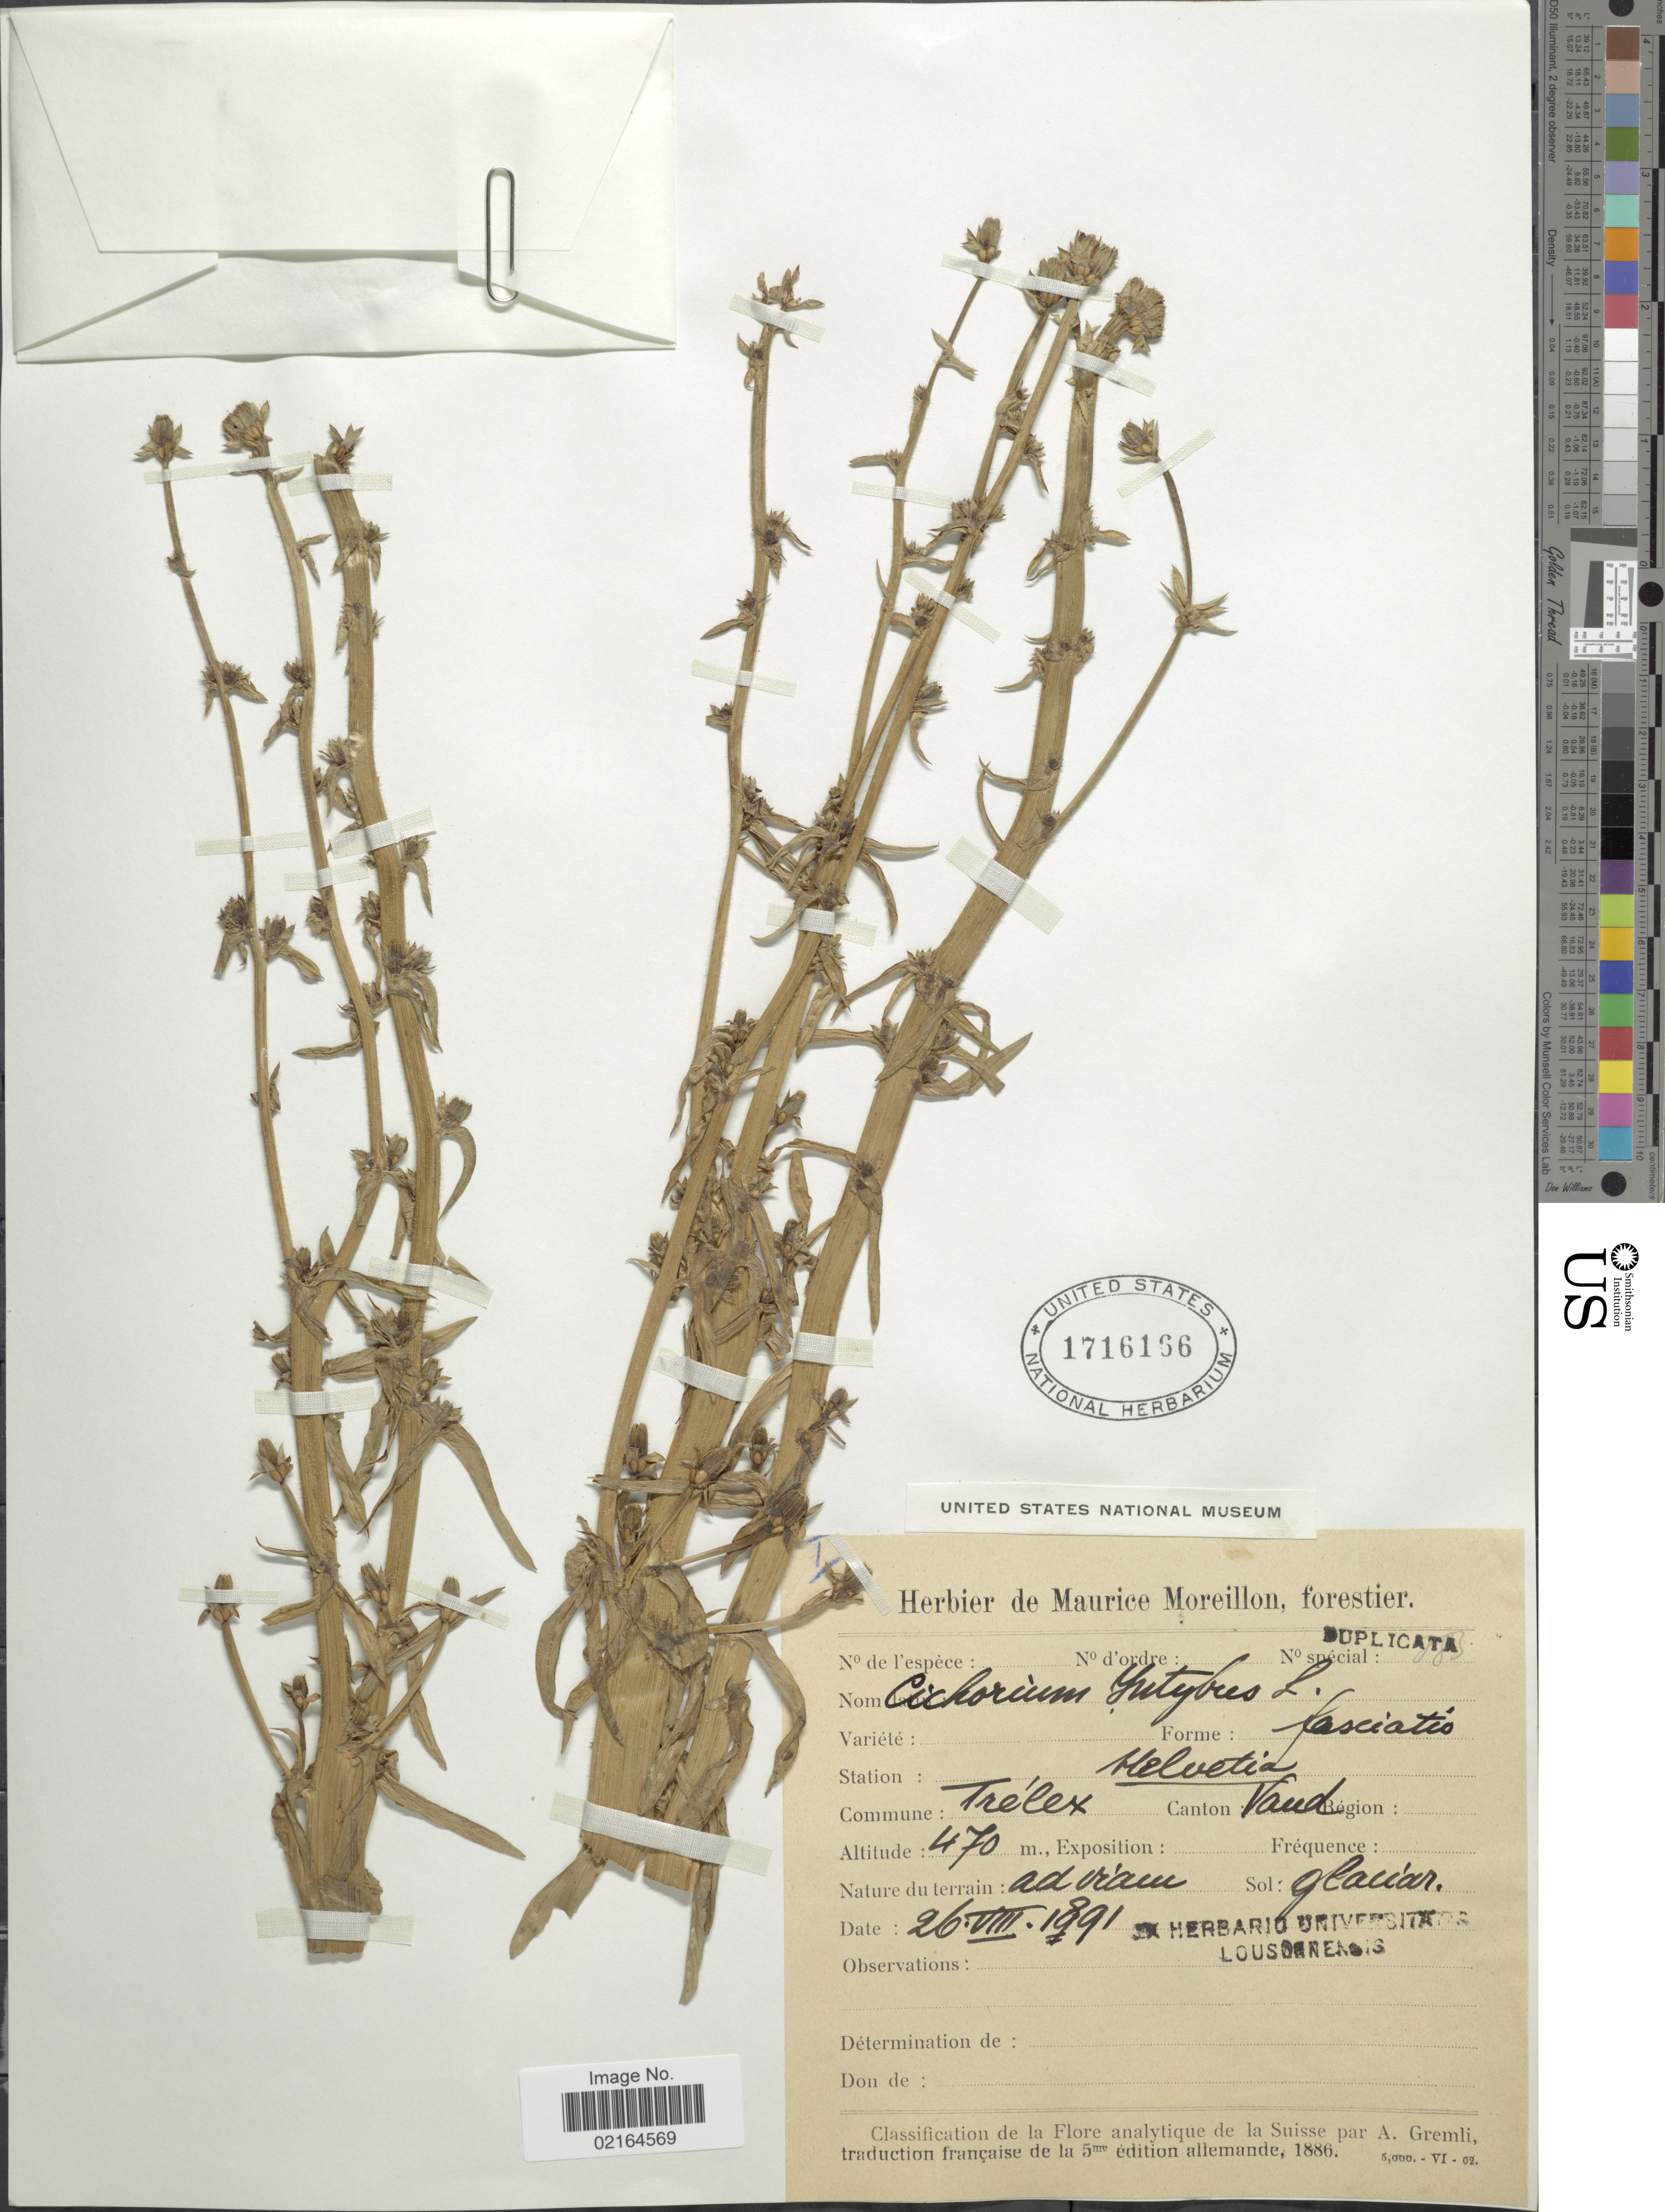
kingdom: Plantae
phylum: Tracheophyta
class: Magnoliopsida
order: Asterales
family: Asteraceae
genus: Cichorium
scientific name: Cichorium intybus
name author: L.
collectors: ex herb. Maurice Moreillon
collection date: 1891-08-26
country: Switzerland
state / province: Vaud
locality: Helvetia, Trelex, Canton Vaud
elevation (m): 470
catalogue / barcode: US 1716166